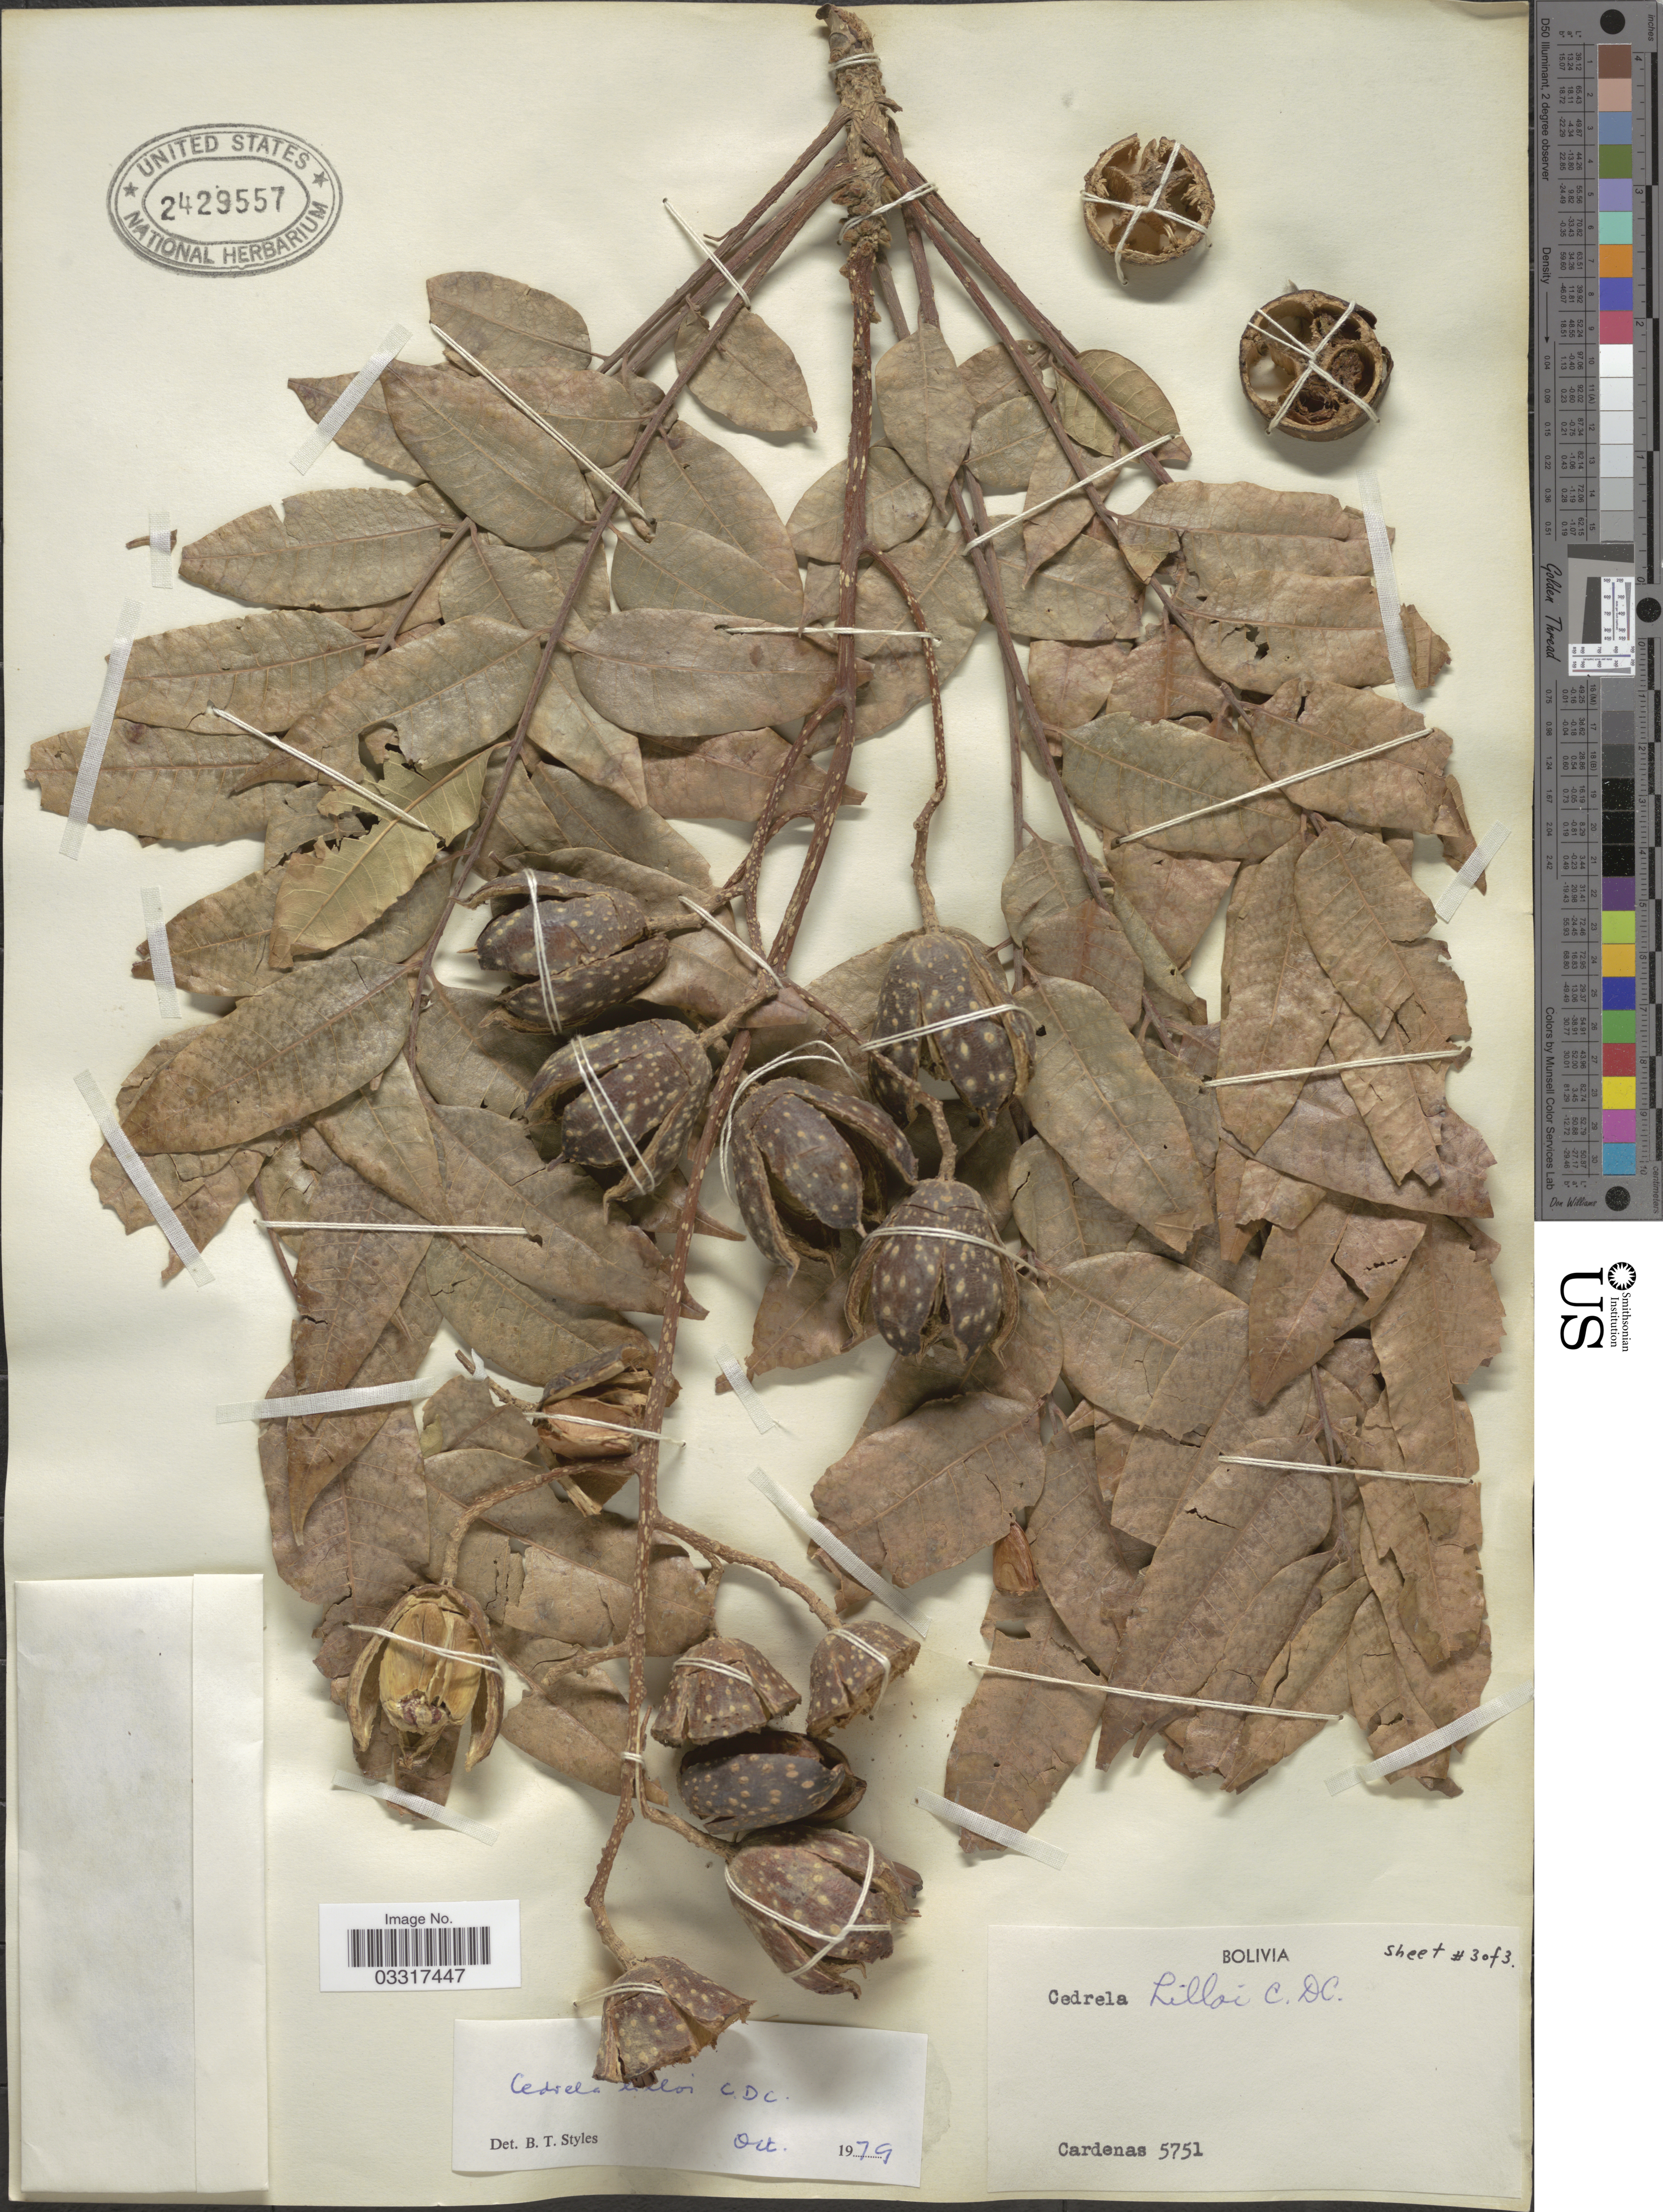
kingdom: Plantae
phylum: Tracheophyta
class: Magnoliopsida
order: Sapindales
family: Meliaceae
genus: Cedrela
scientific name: Cedrela lilloi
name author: C. DC.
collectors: M. Cárdenas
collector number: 5751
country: Bolivia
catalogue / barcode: US 2429557